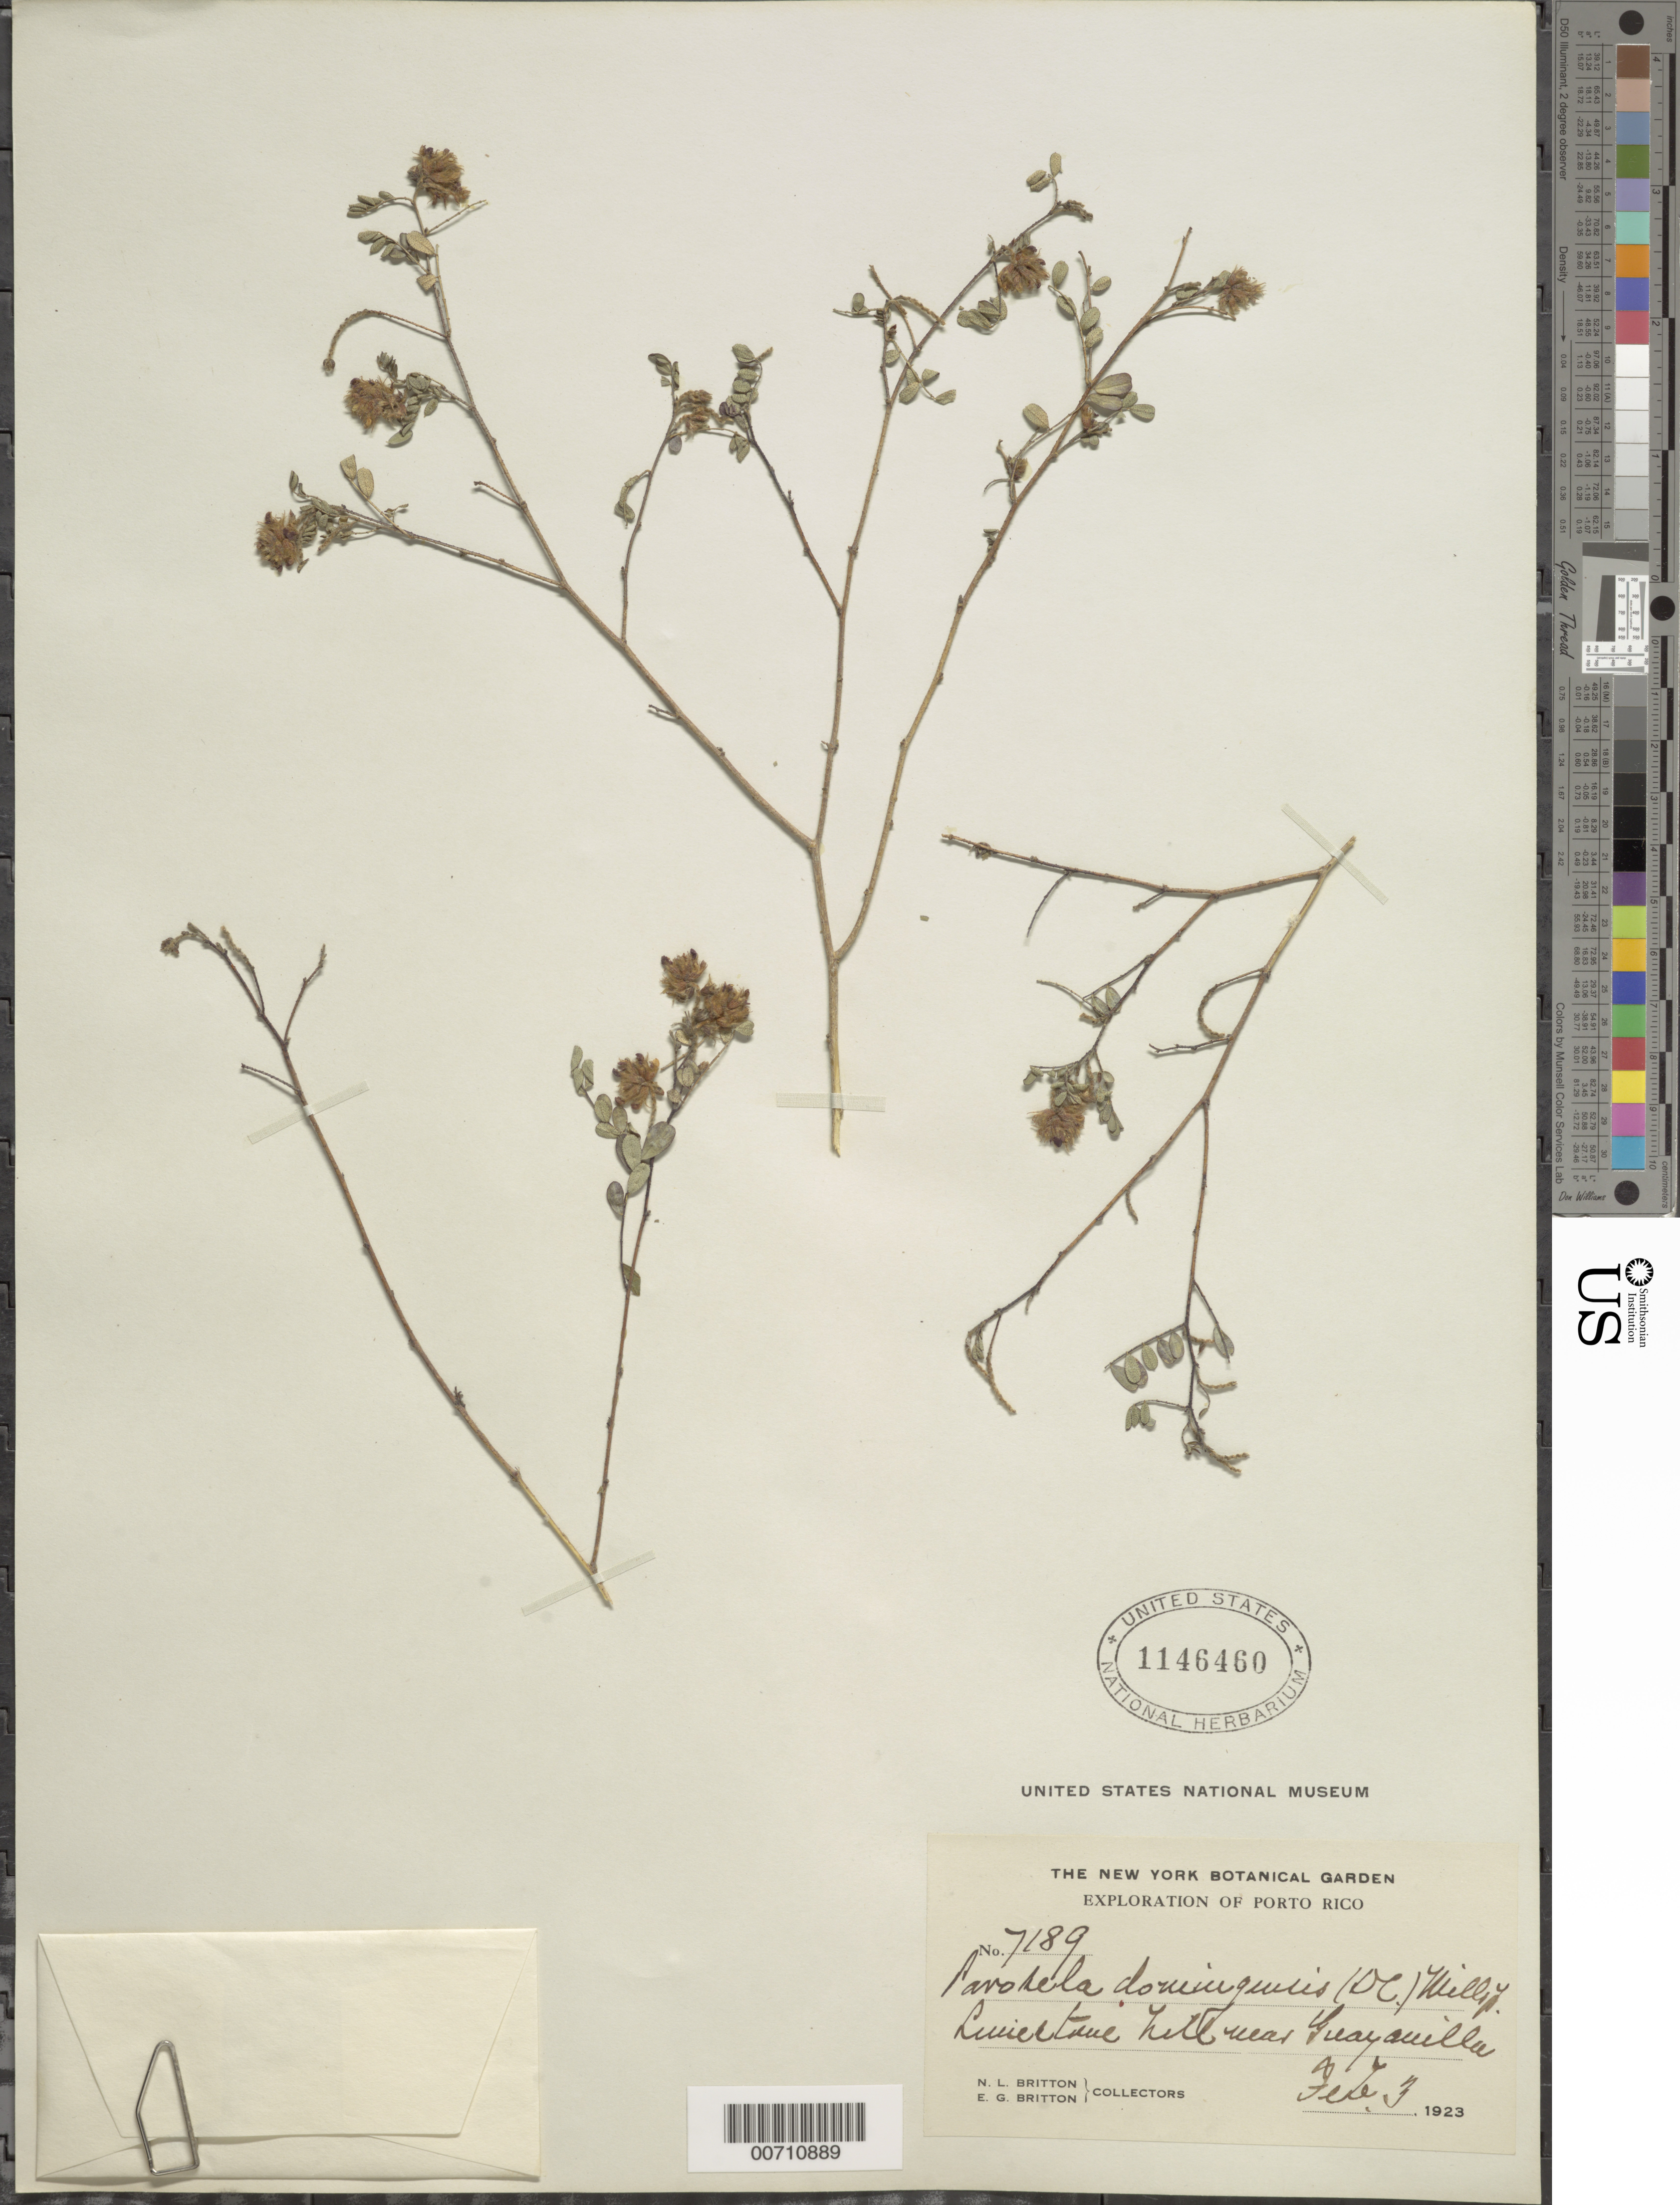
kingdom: Plantae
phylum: Tracheophyta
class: Magnoliopsida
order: Fabales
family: Fabaceae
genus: Dalea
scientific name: Dalea carthagenensis var. portoricana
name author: Barneby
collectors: N. Britton & E. G. Britton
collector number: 7189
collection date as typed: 03 Feb 1923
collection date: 1923-02-03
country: Puerto Rico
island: Greater Antilles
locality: Guayanilla, near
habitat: Limestone hill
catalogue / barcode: US 1146460